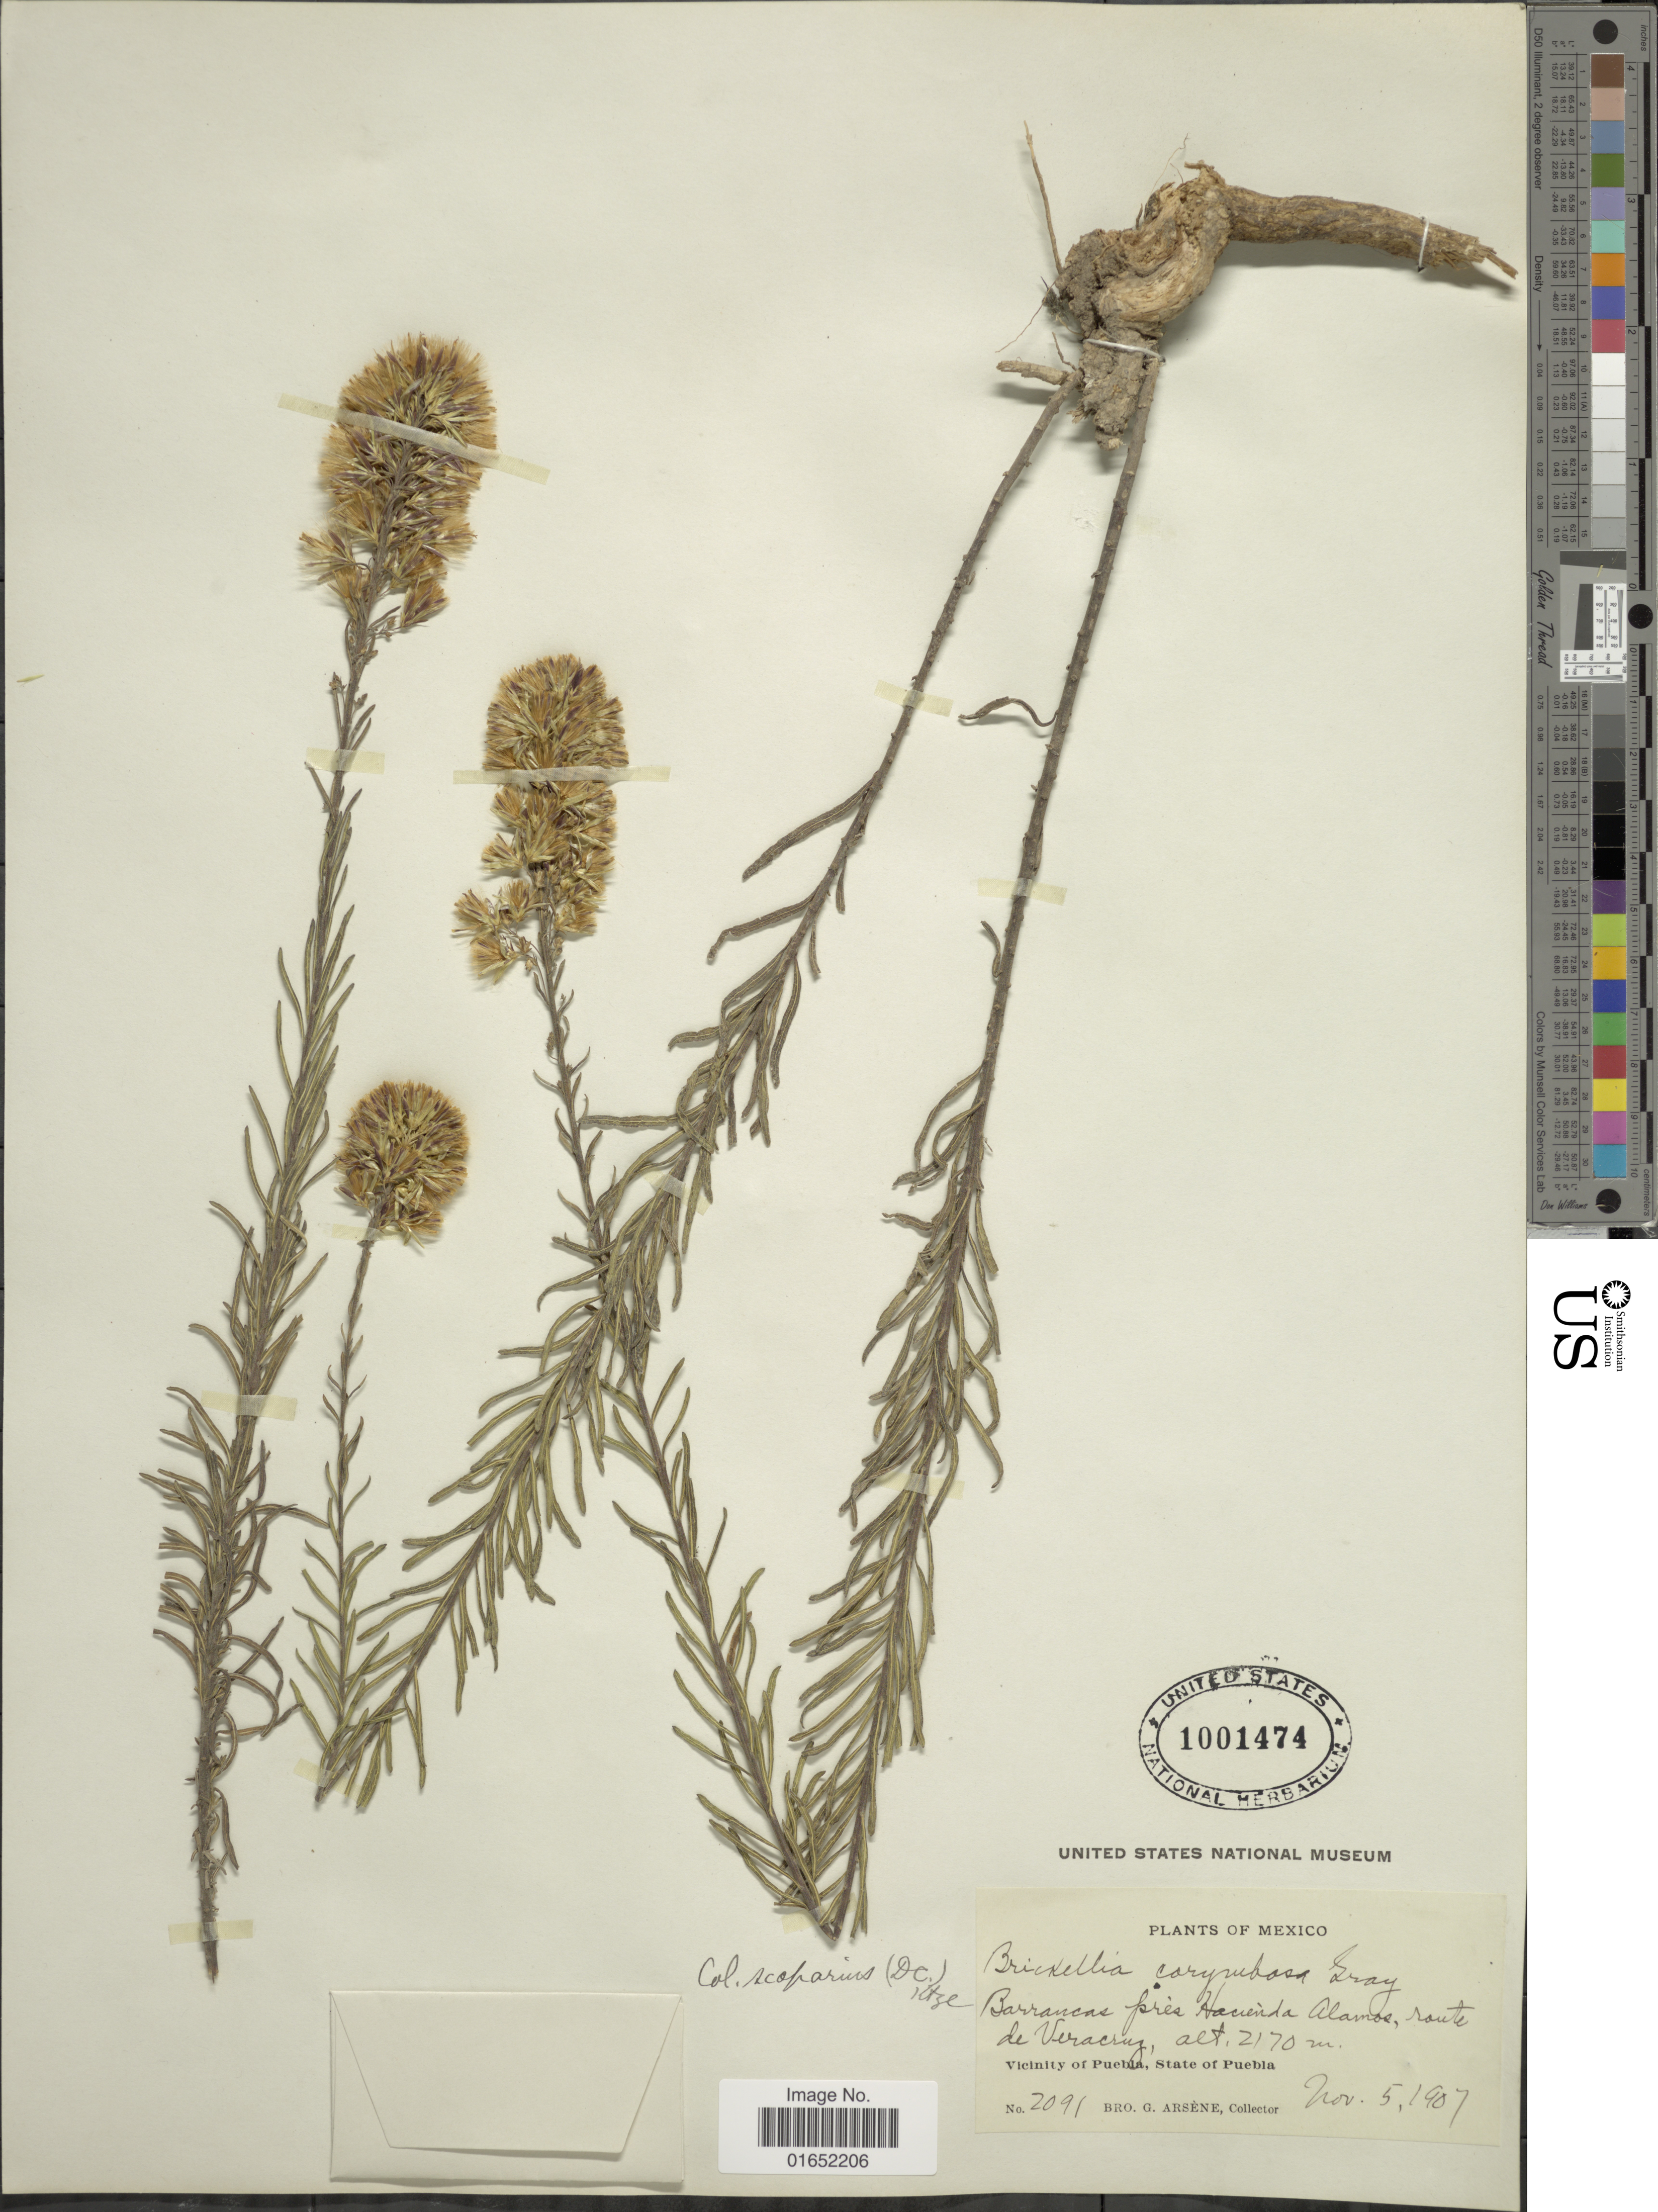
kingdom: Plantae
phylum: Tracheophyta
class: Magnoliopsida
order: Asterales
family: Asteraceae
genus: Brickellia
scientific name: Brickellia scoparia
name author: (DC.) A. Gray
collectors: Bro. G. Arsène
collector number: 2091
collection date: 1907-11-05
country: Mexico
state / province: Puebla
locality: Barranca près Hacienda Alamos, route de Veracruz, Vicinity of Puebla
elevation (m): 2170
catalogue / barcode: US 1001474